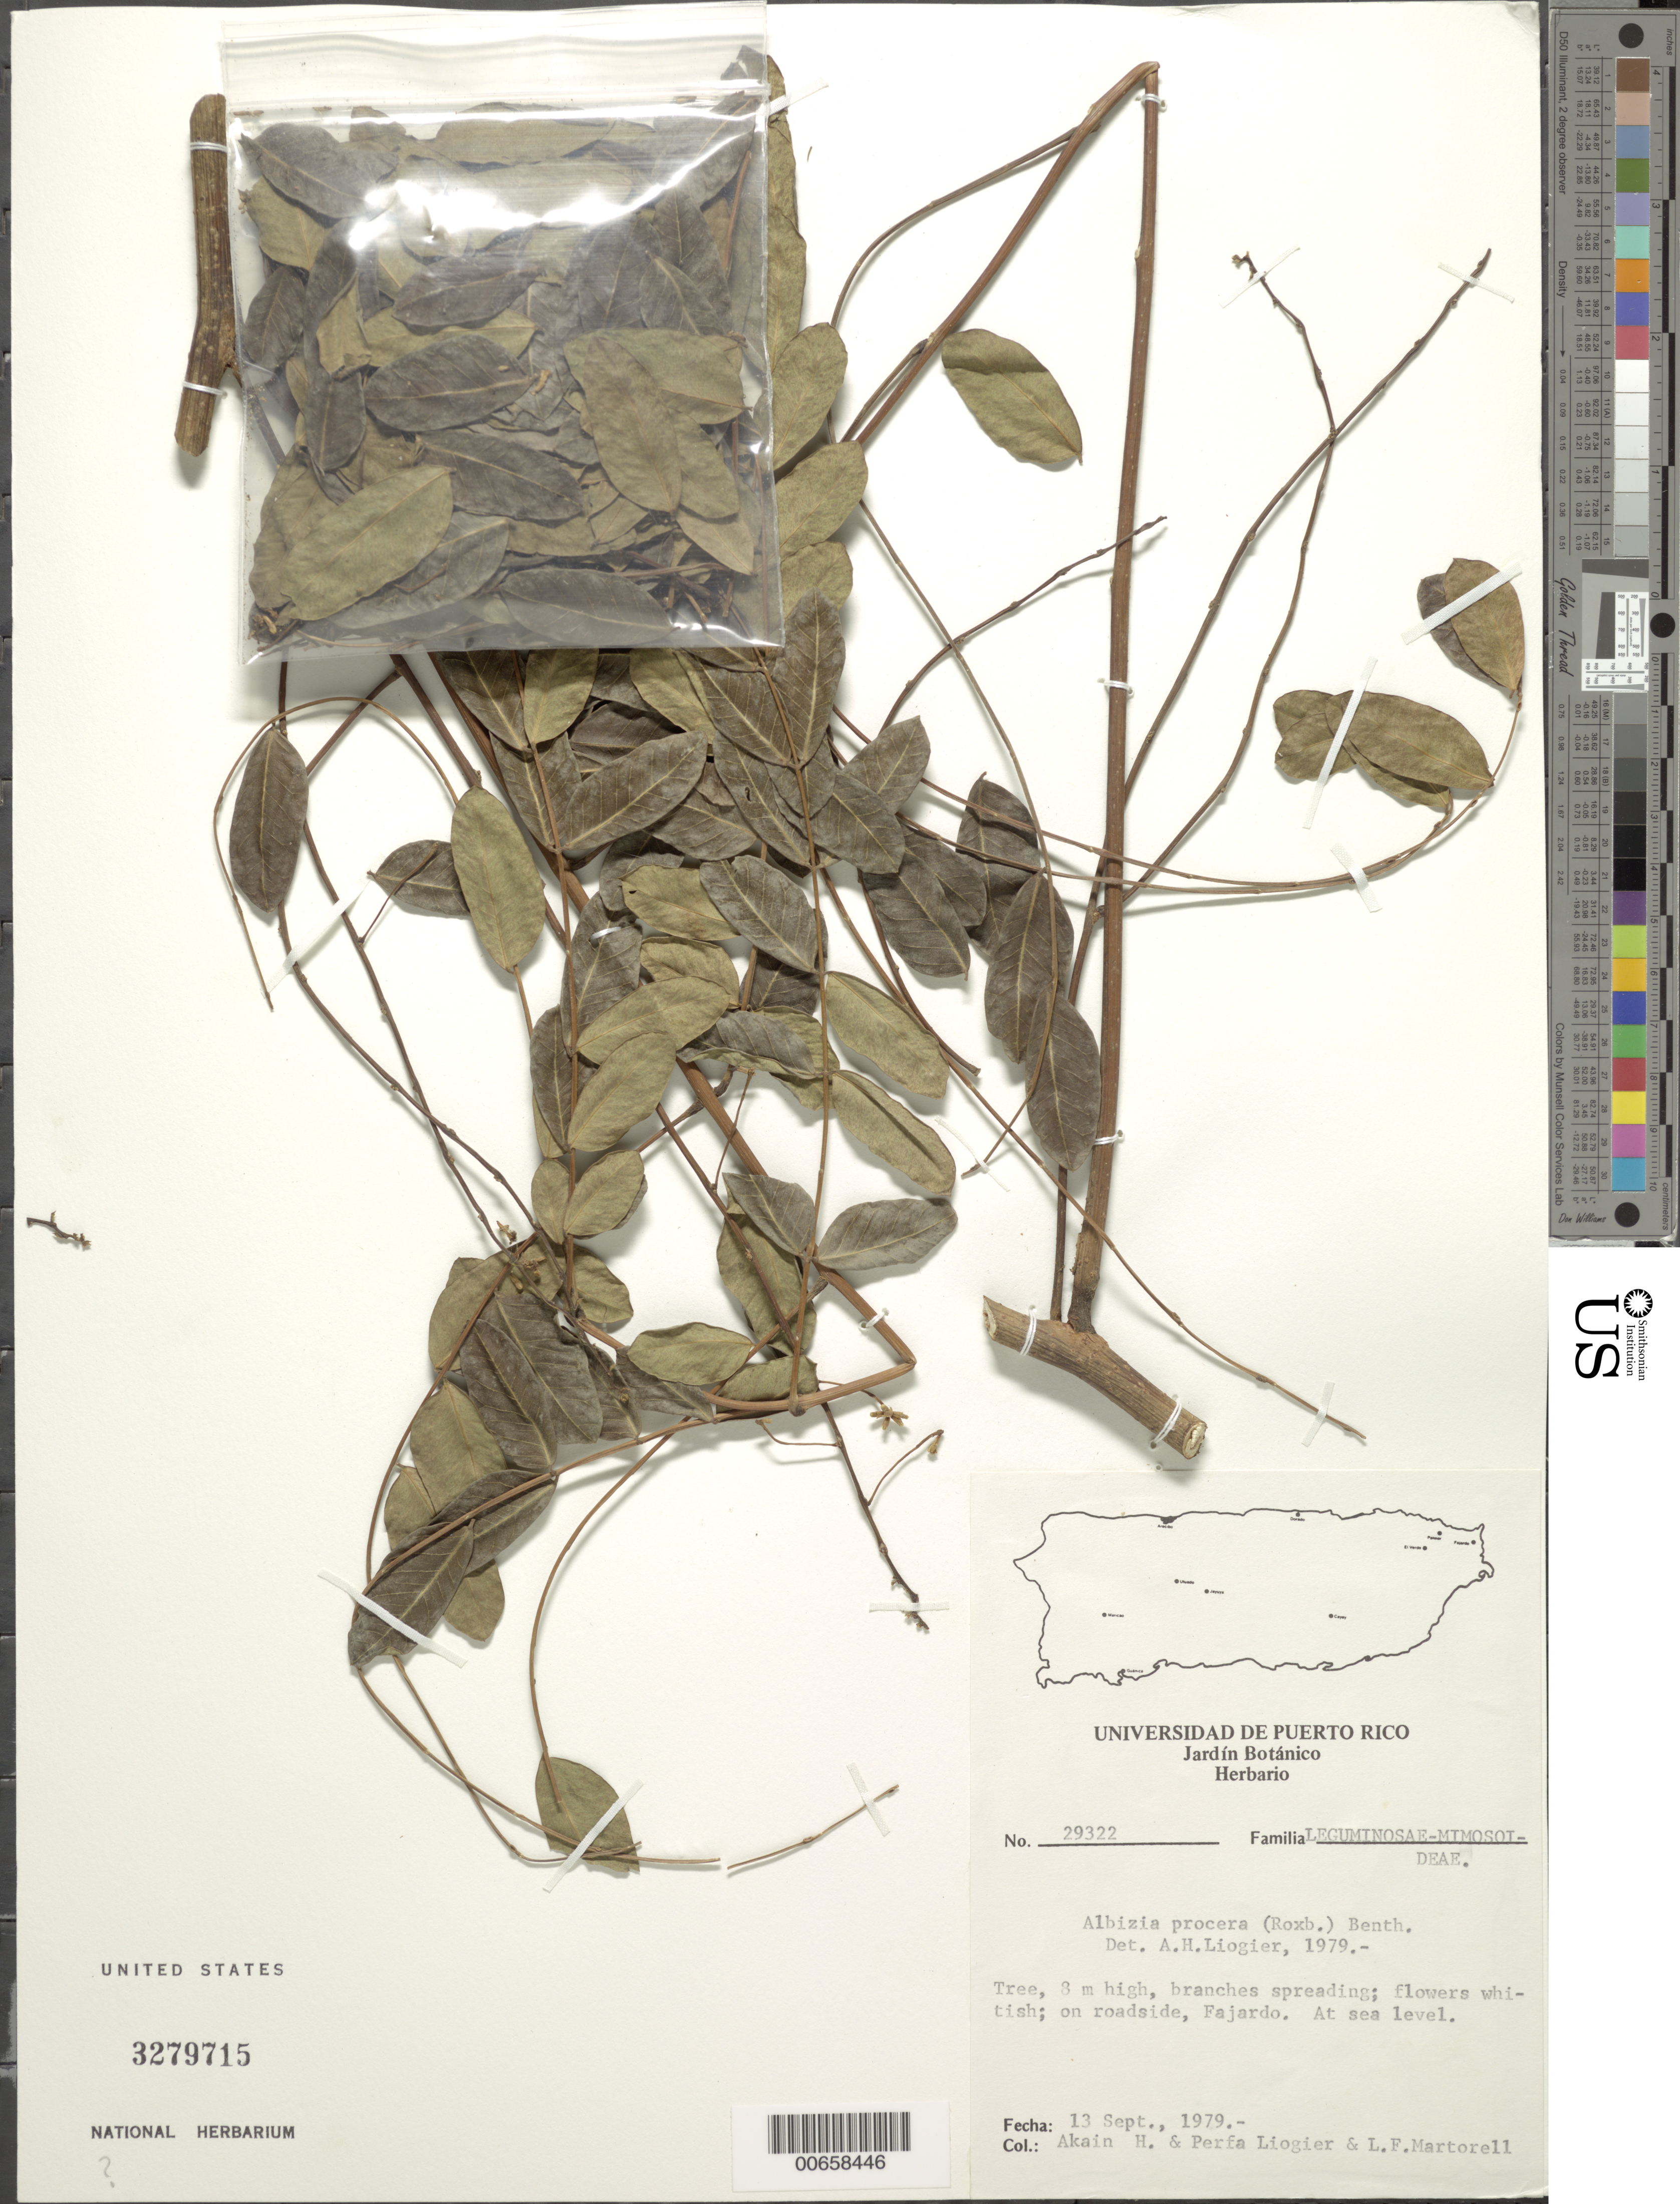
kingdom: Plantae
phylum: Tracheophyta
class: Magnoliopsida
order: Fabales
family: Fabaceae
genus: Albizia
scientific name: Albizia procera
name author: (Roxb.) Benth.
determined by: Liogier, Alain H.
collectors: A. H. Liogier, M. P. Liogier & L. Martorell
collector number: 29322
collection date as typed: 13 Sep 1979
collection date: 1979-09-13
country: Puerto Rico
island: Greater Antilles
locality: Fajardo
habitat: Roadside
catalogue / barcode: US 3279715